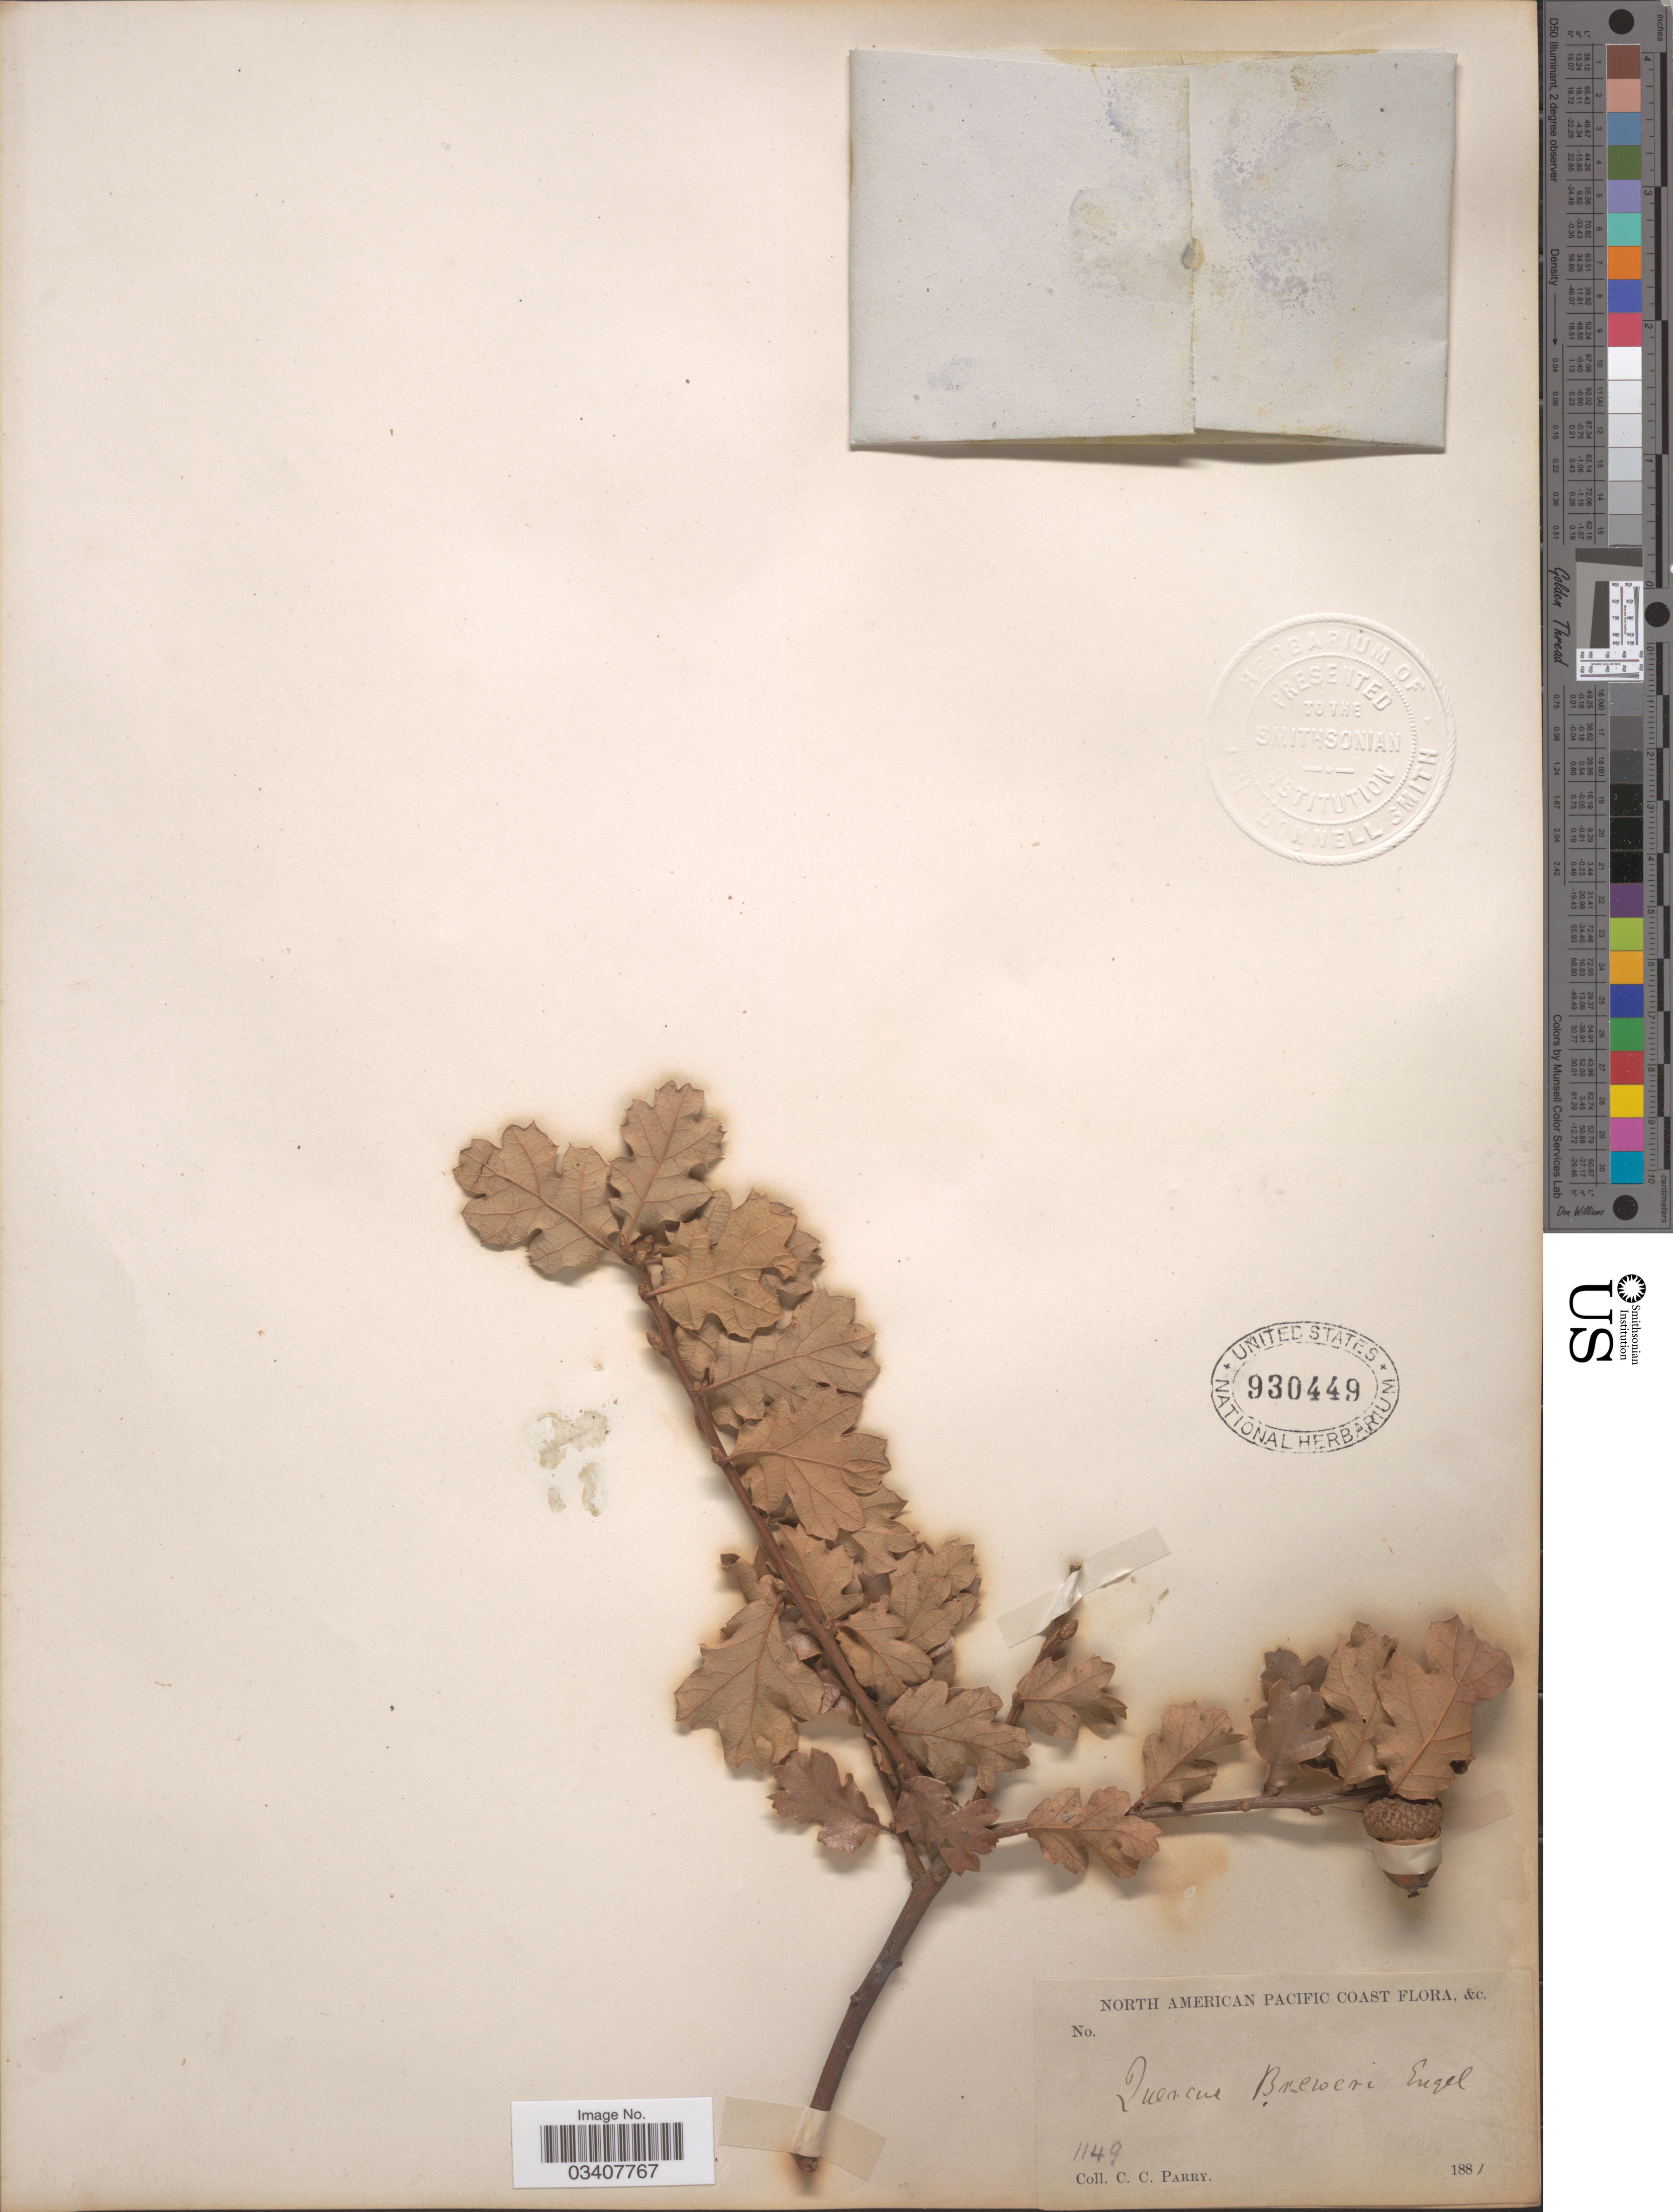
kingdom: Plantae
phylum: Tracheophyta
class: Magnoliopsida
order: Fagales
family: Fagaceae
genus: Quercus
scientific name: Quercus oerstediana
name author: R. Br.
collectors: C. C. Parry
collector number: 1149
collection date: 1881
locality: North American Pacific Coast, &c.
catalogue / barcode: US 930449